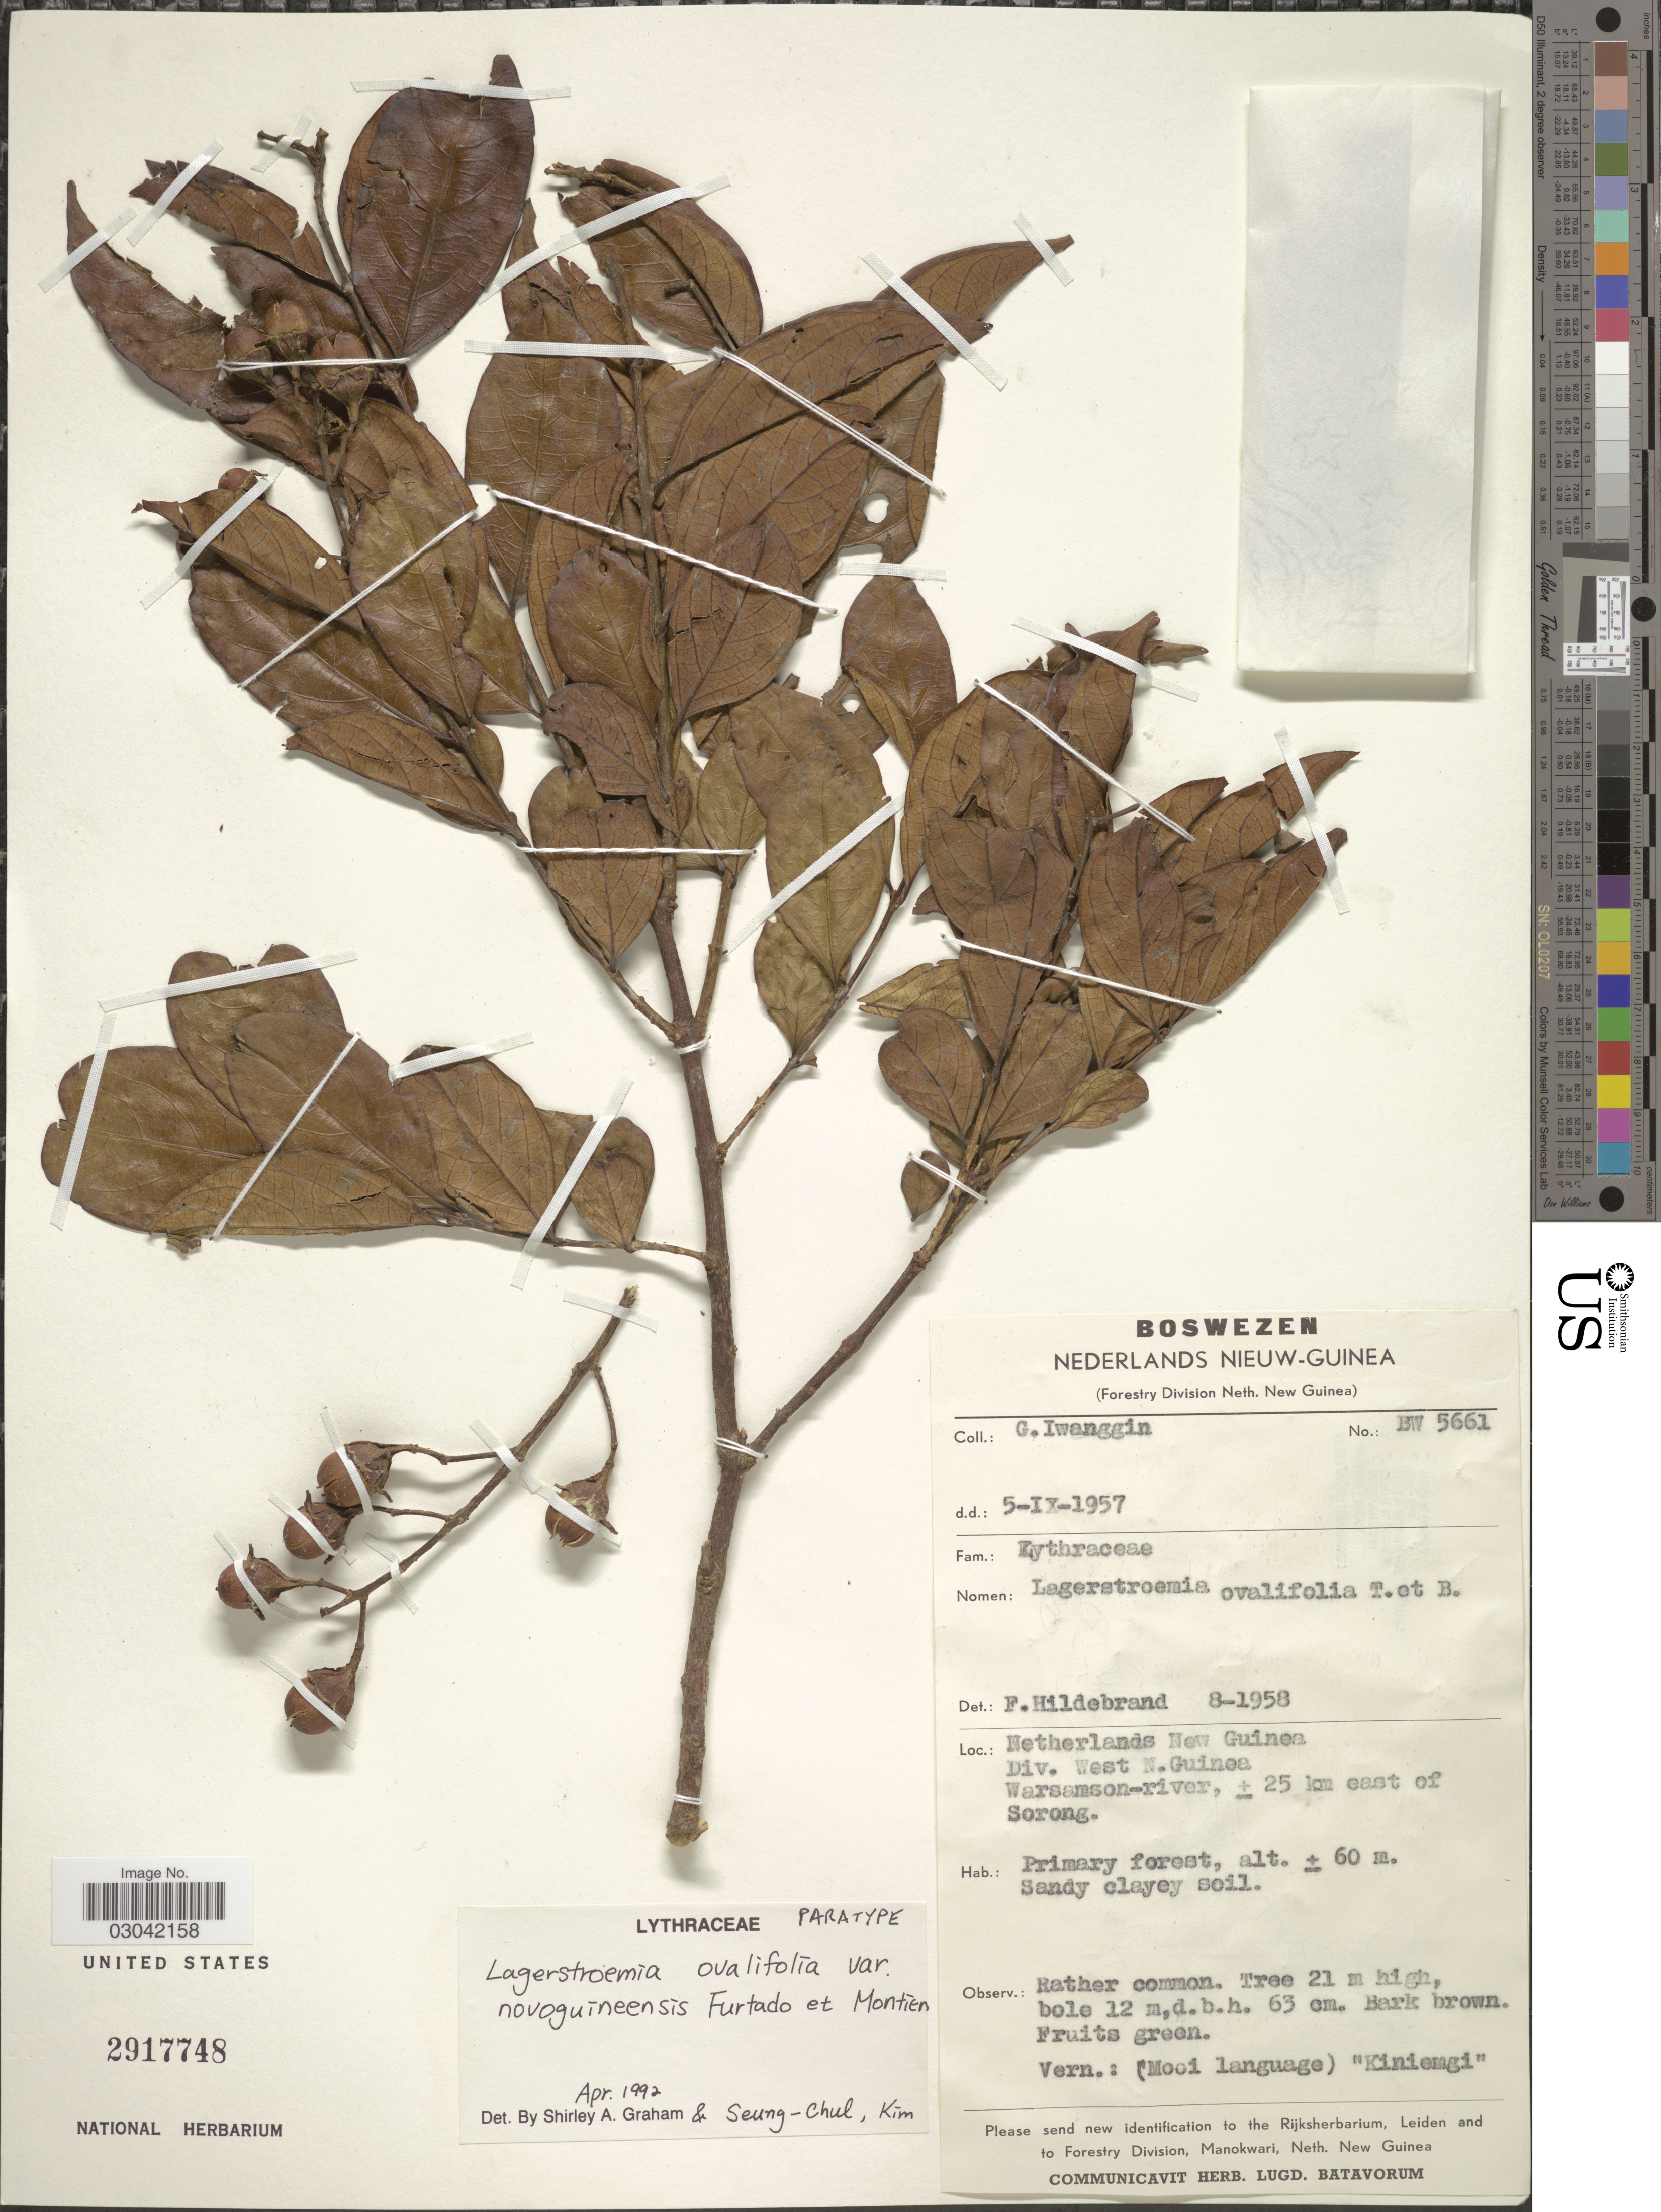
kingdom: Plantae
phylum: Tracheophyta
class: Magnoliopsida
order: Myrtales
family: Lythraceae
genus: Lagerstroemia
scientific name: Lagerstroemia ovalifolia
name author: Teijsm. & Binn.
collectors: G. Iwanggin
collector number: BW 5661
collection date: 1957-09-05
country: Indonesia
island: New Guinea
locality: Netherlands New Guinea Div. West N. Guinea. Warsamson-river, ± 25 km east of Sorong.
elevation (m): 60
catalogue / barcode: US 2917748